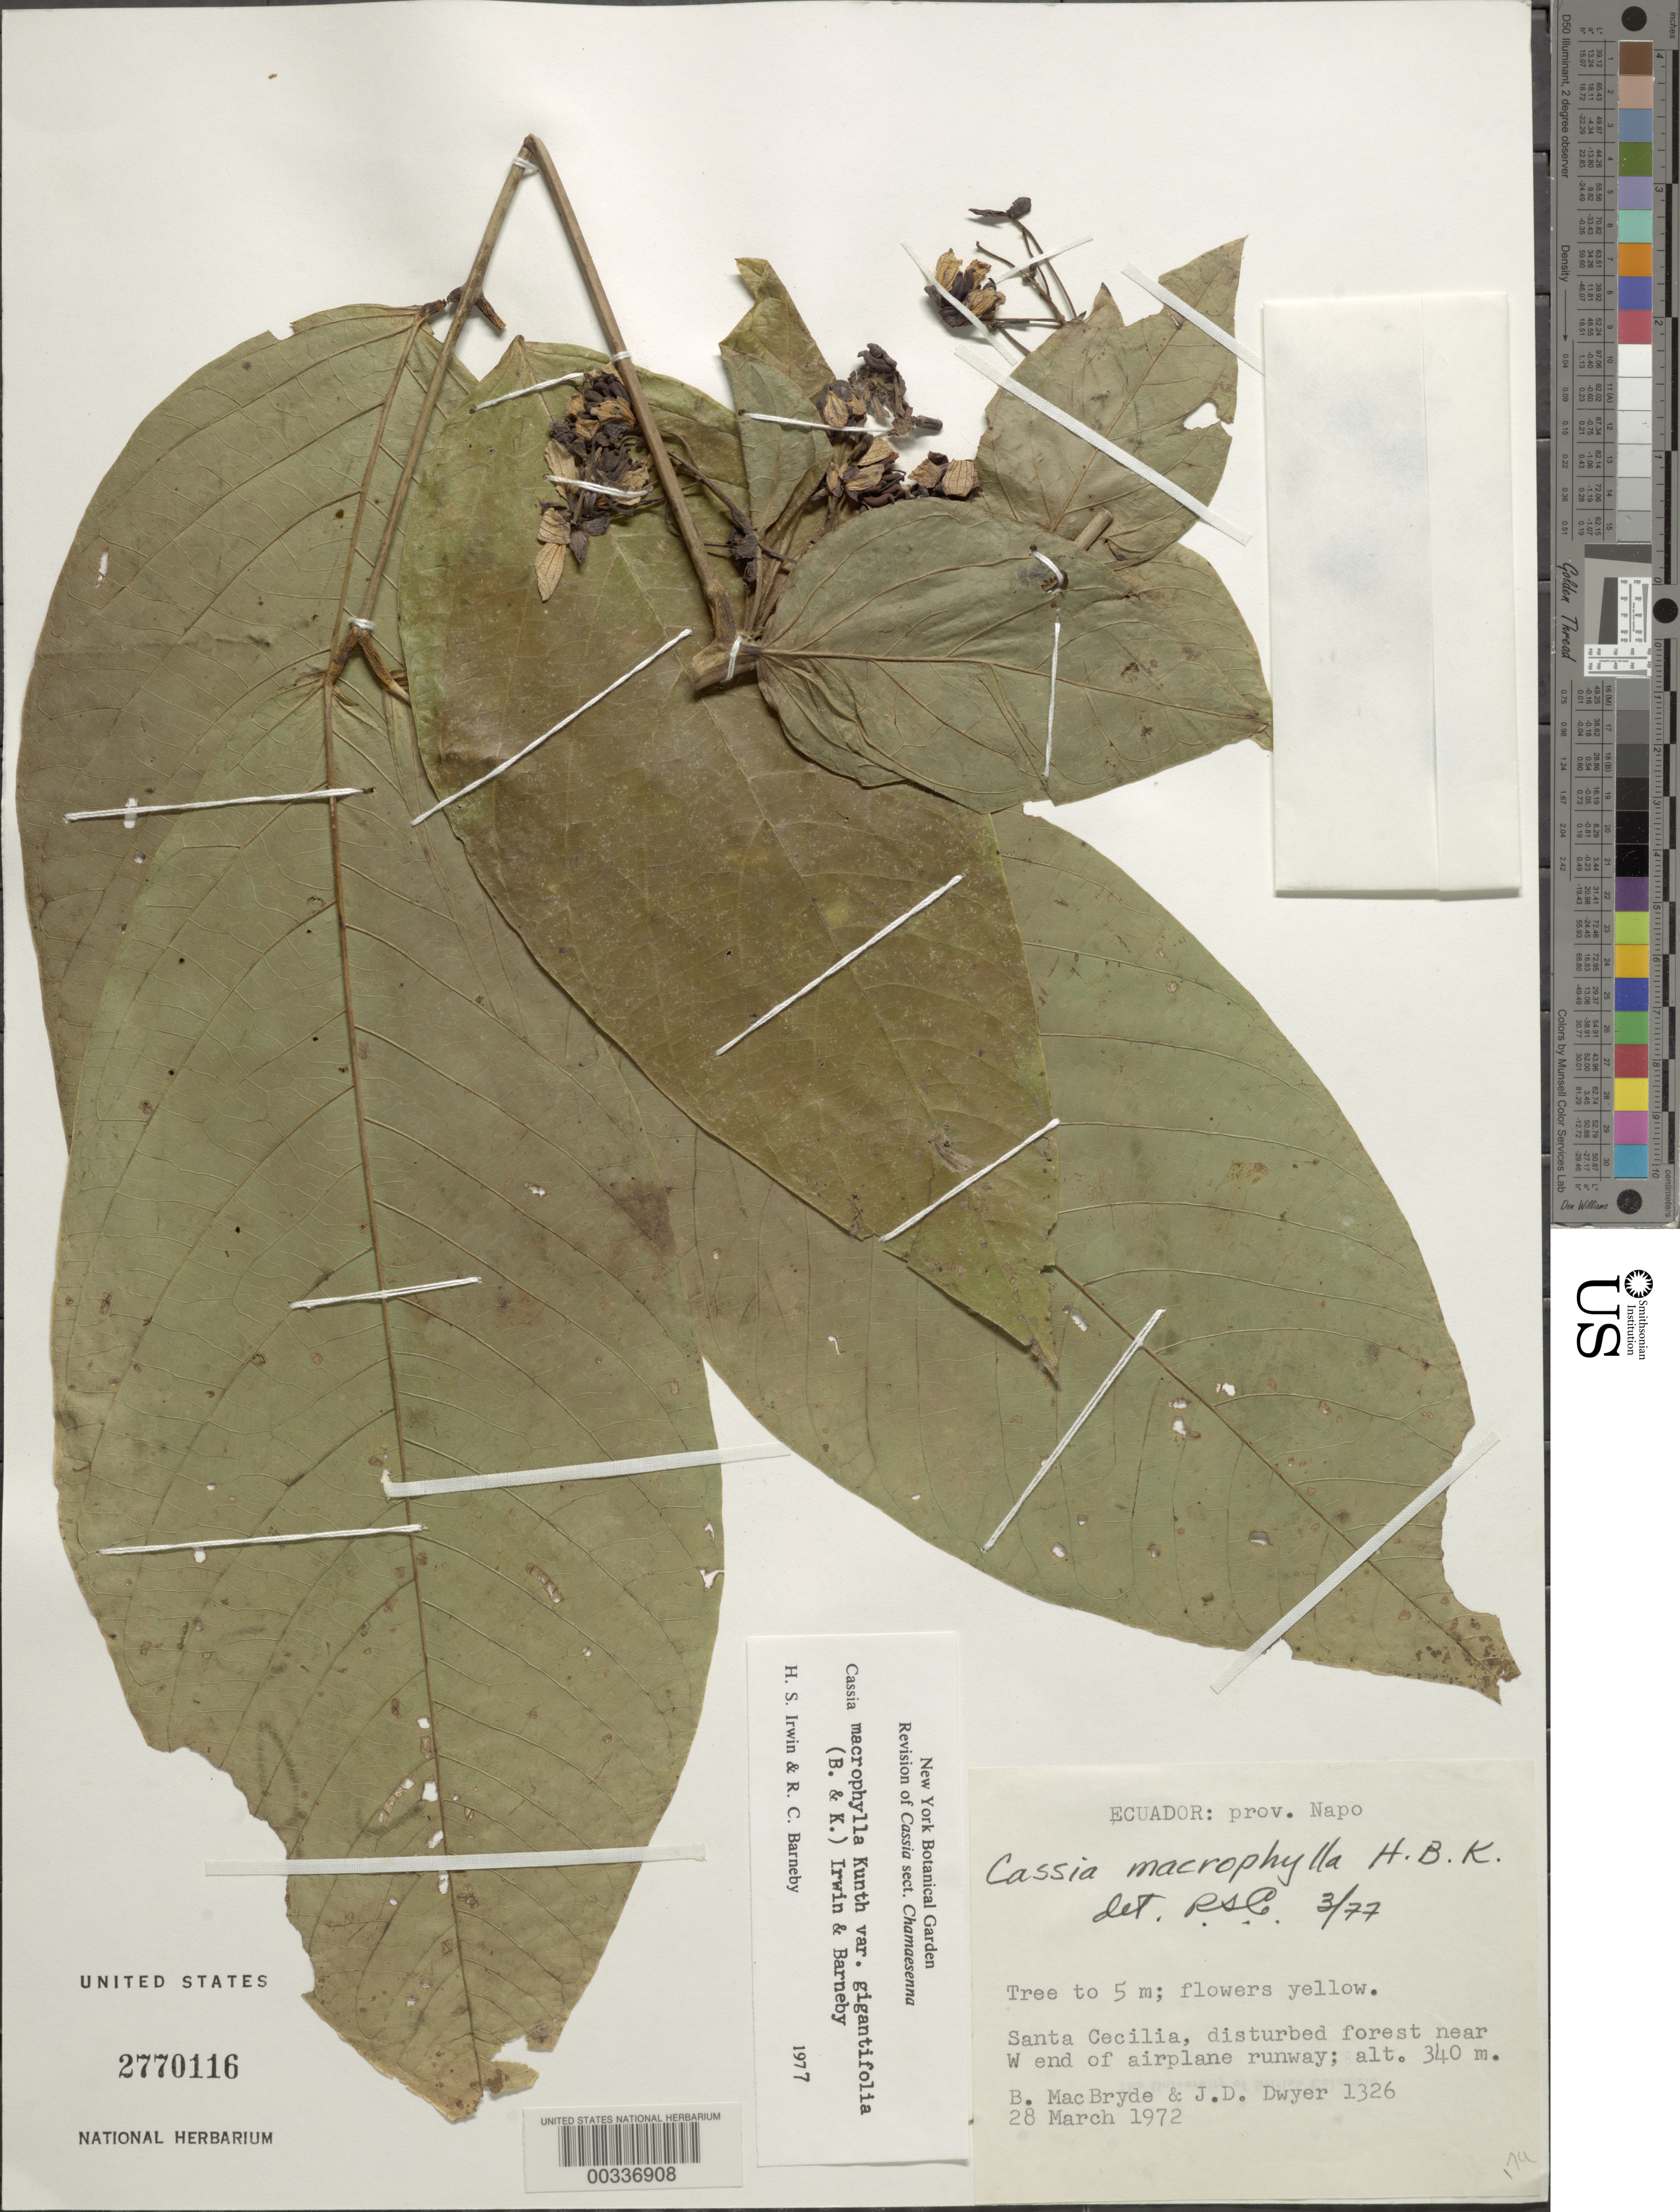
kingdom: Plantae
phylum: Tracheophyta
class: Magnoliopsida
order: Fabales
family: Fabaceae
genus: Senna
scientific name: Senna macrophylla var. gigantifolia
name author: (Britton & Killip) H.S. Irwin & Barneby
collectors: B. MacBryde & J. D. Dwyer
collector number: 1326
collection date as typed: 28 Mar 1972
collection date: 1972-03-28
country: Ecuador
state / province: Napo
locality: Santa Cecilia, near w end of airplaNErunway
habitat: Disturbed forest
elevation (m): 340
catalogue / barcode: US 2770116